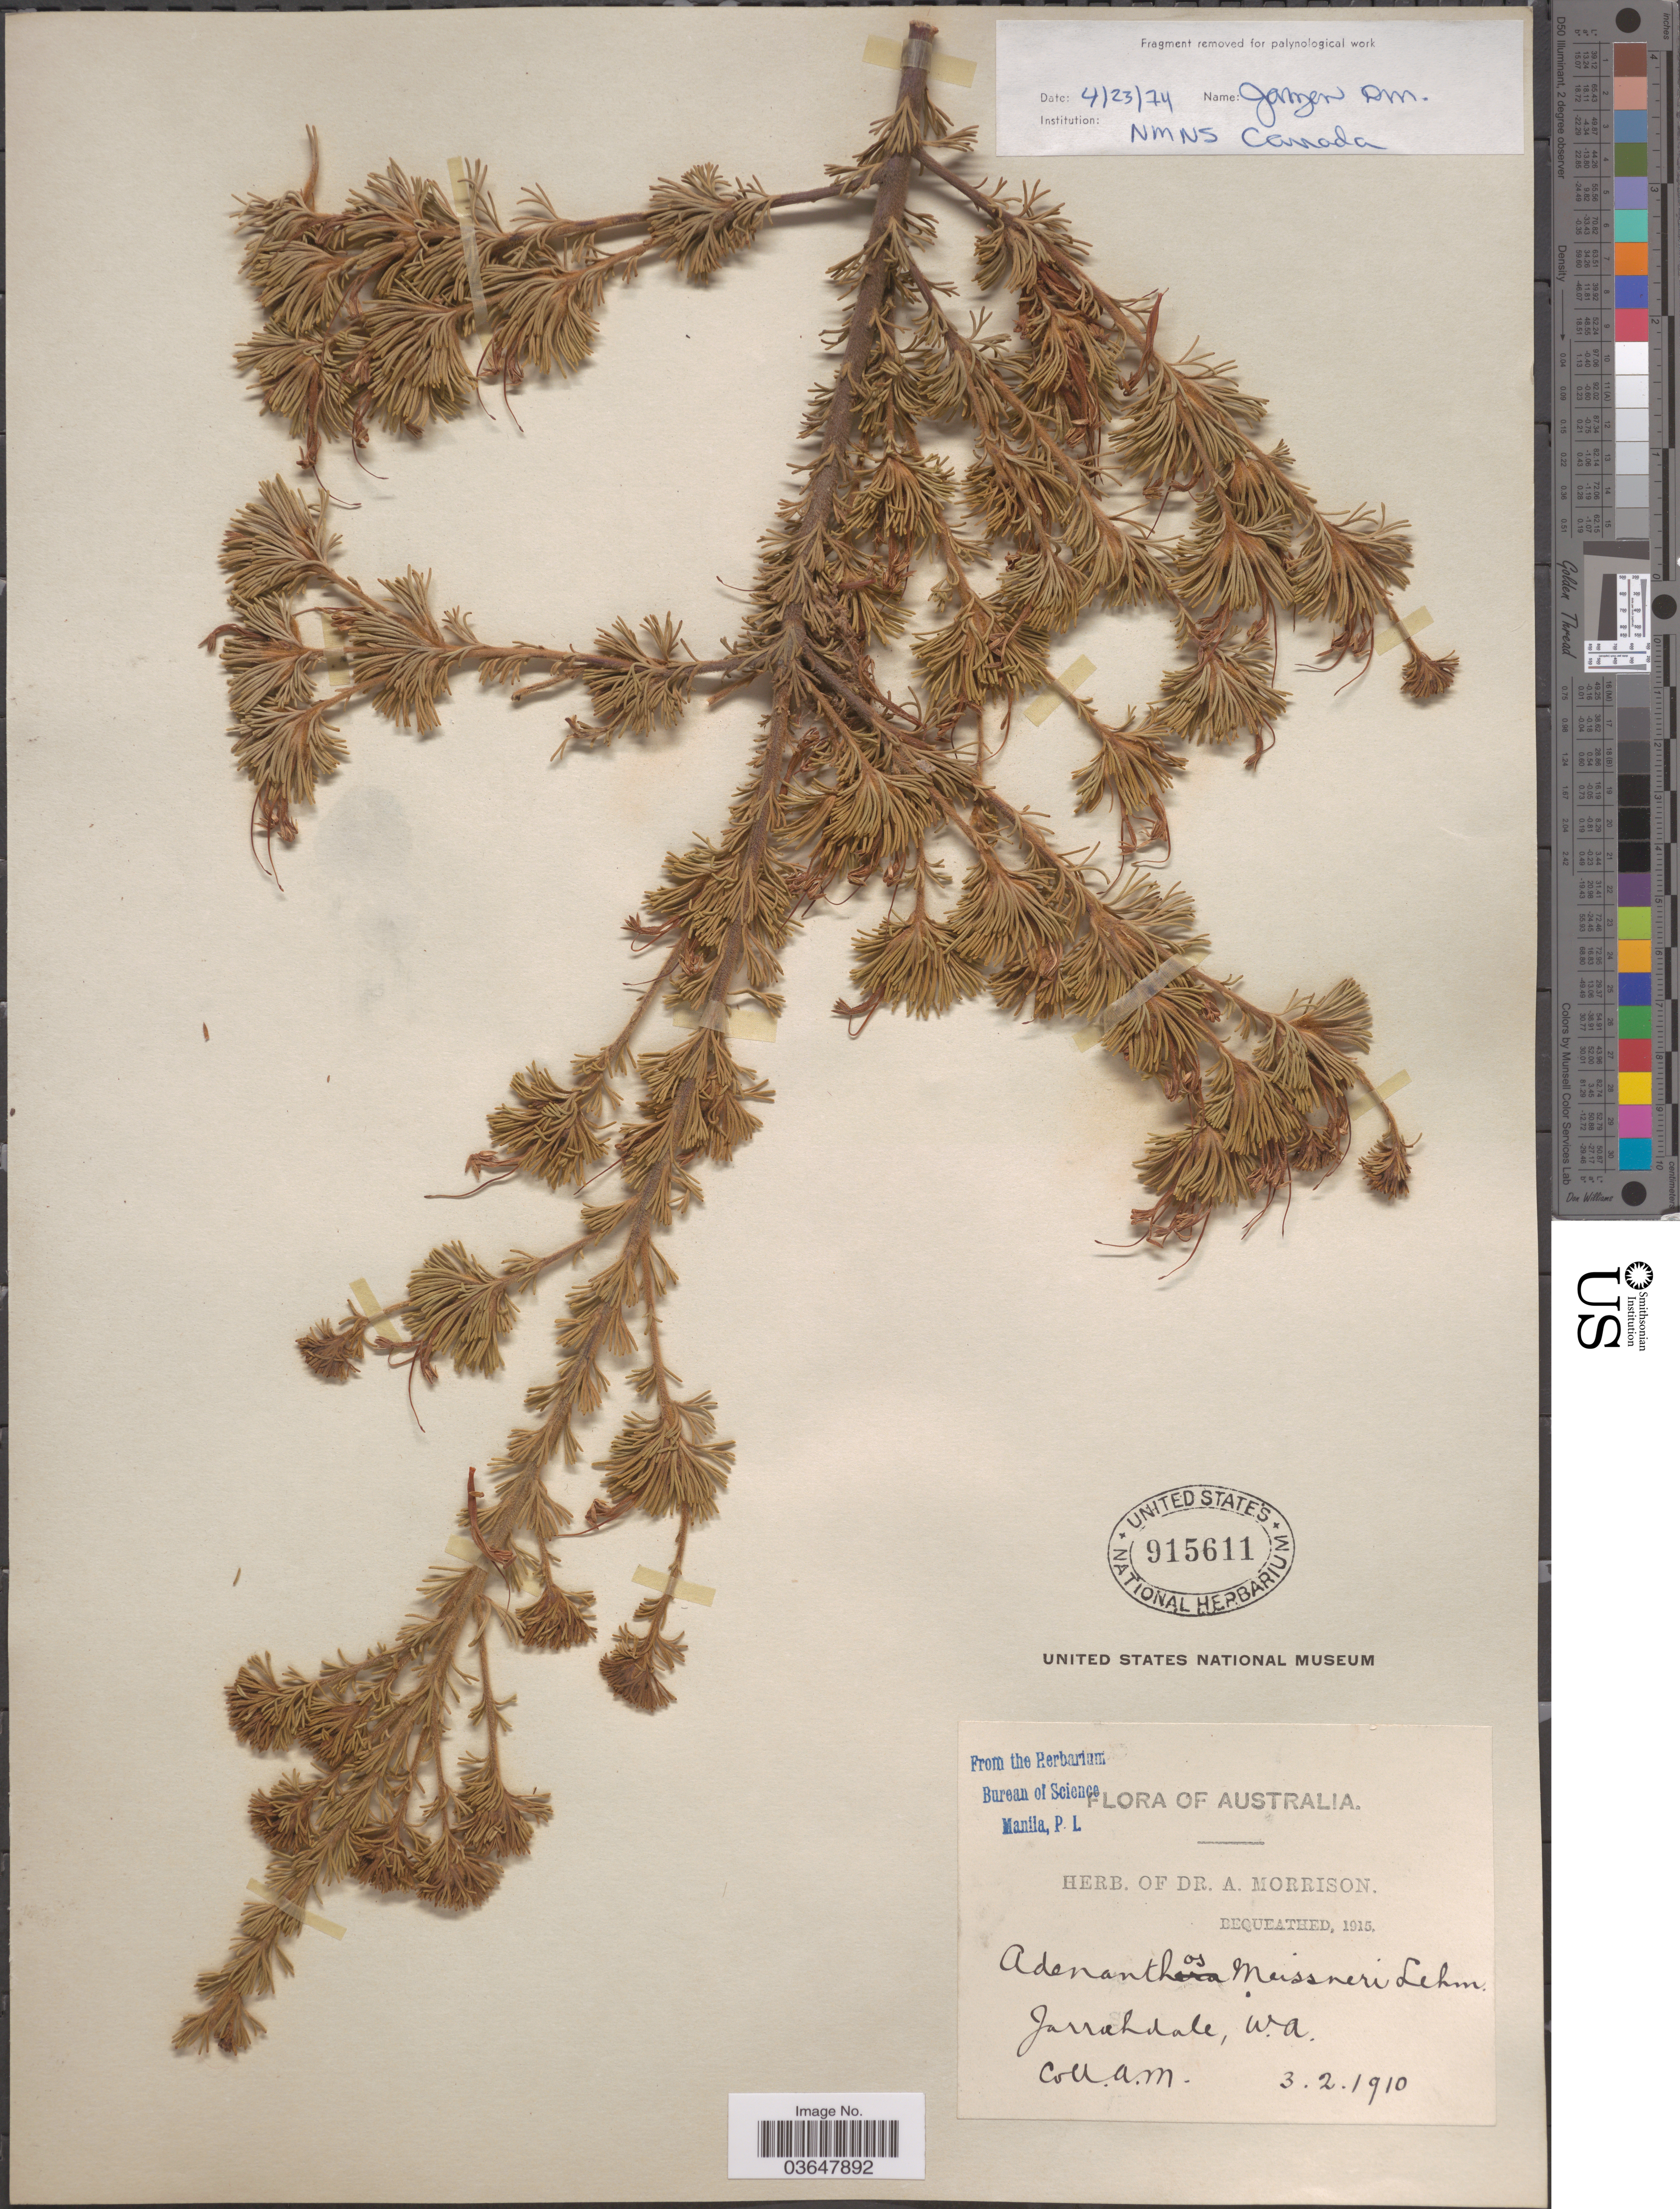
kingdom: Plantae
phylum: Tracheophyta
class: Magnoliopsida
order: Proteales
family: Proteaceae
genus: Adenanthos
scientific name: Adenanthos meissneri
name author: Lehm.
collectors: A. Morrison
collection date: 1910-02-03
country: Australia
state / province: Western Australia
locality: Jarrahdale.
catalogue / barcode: US 915611